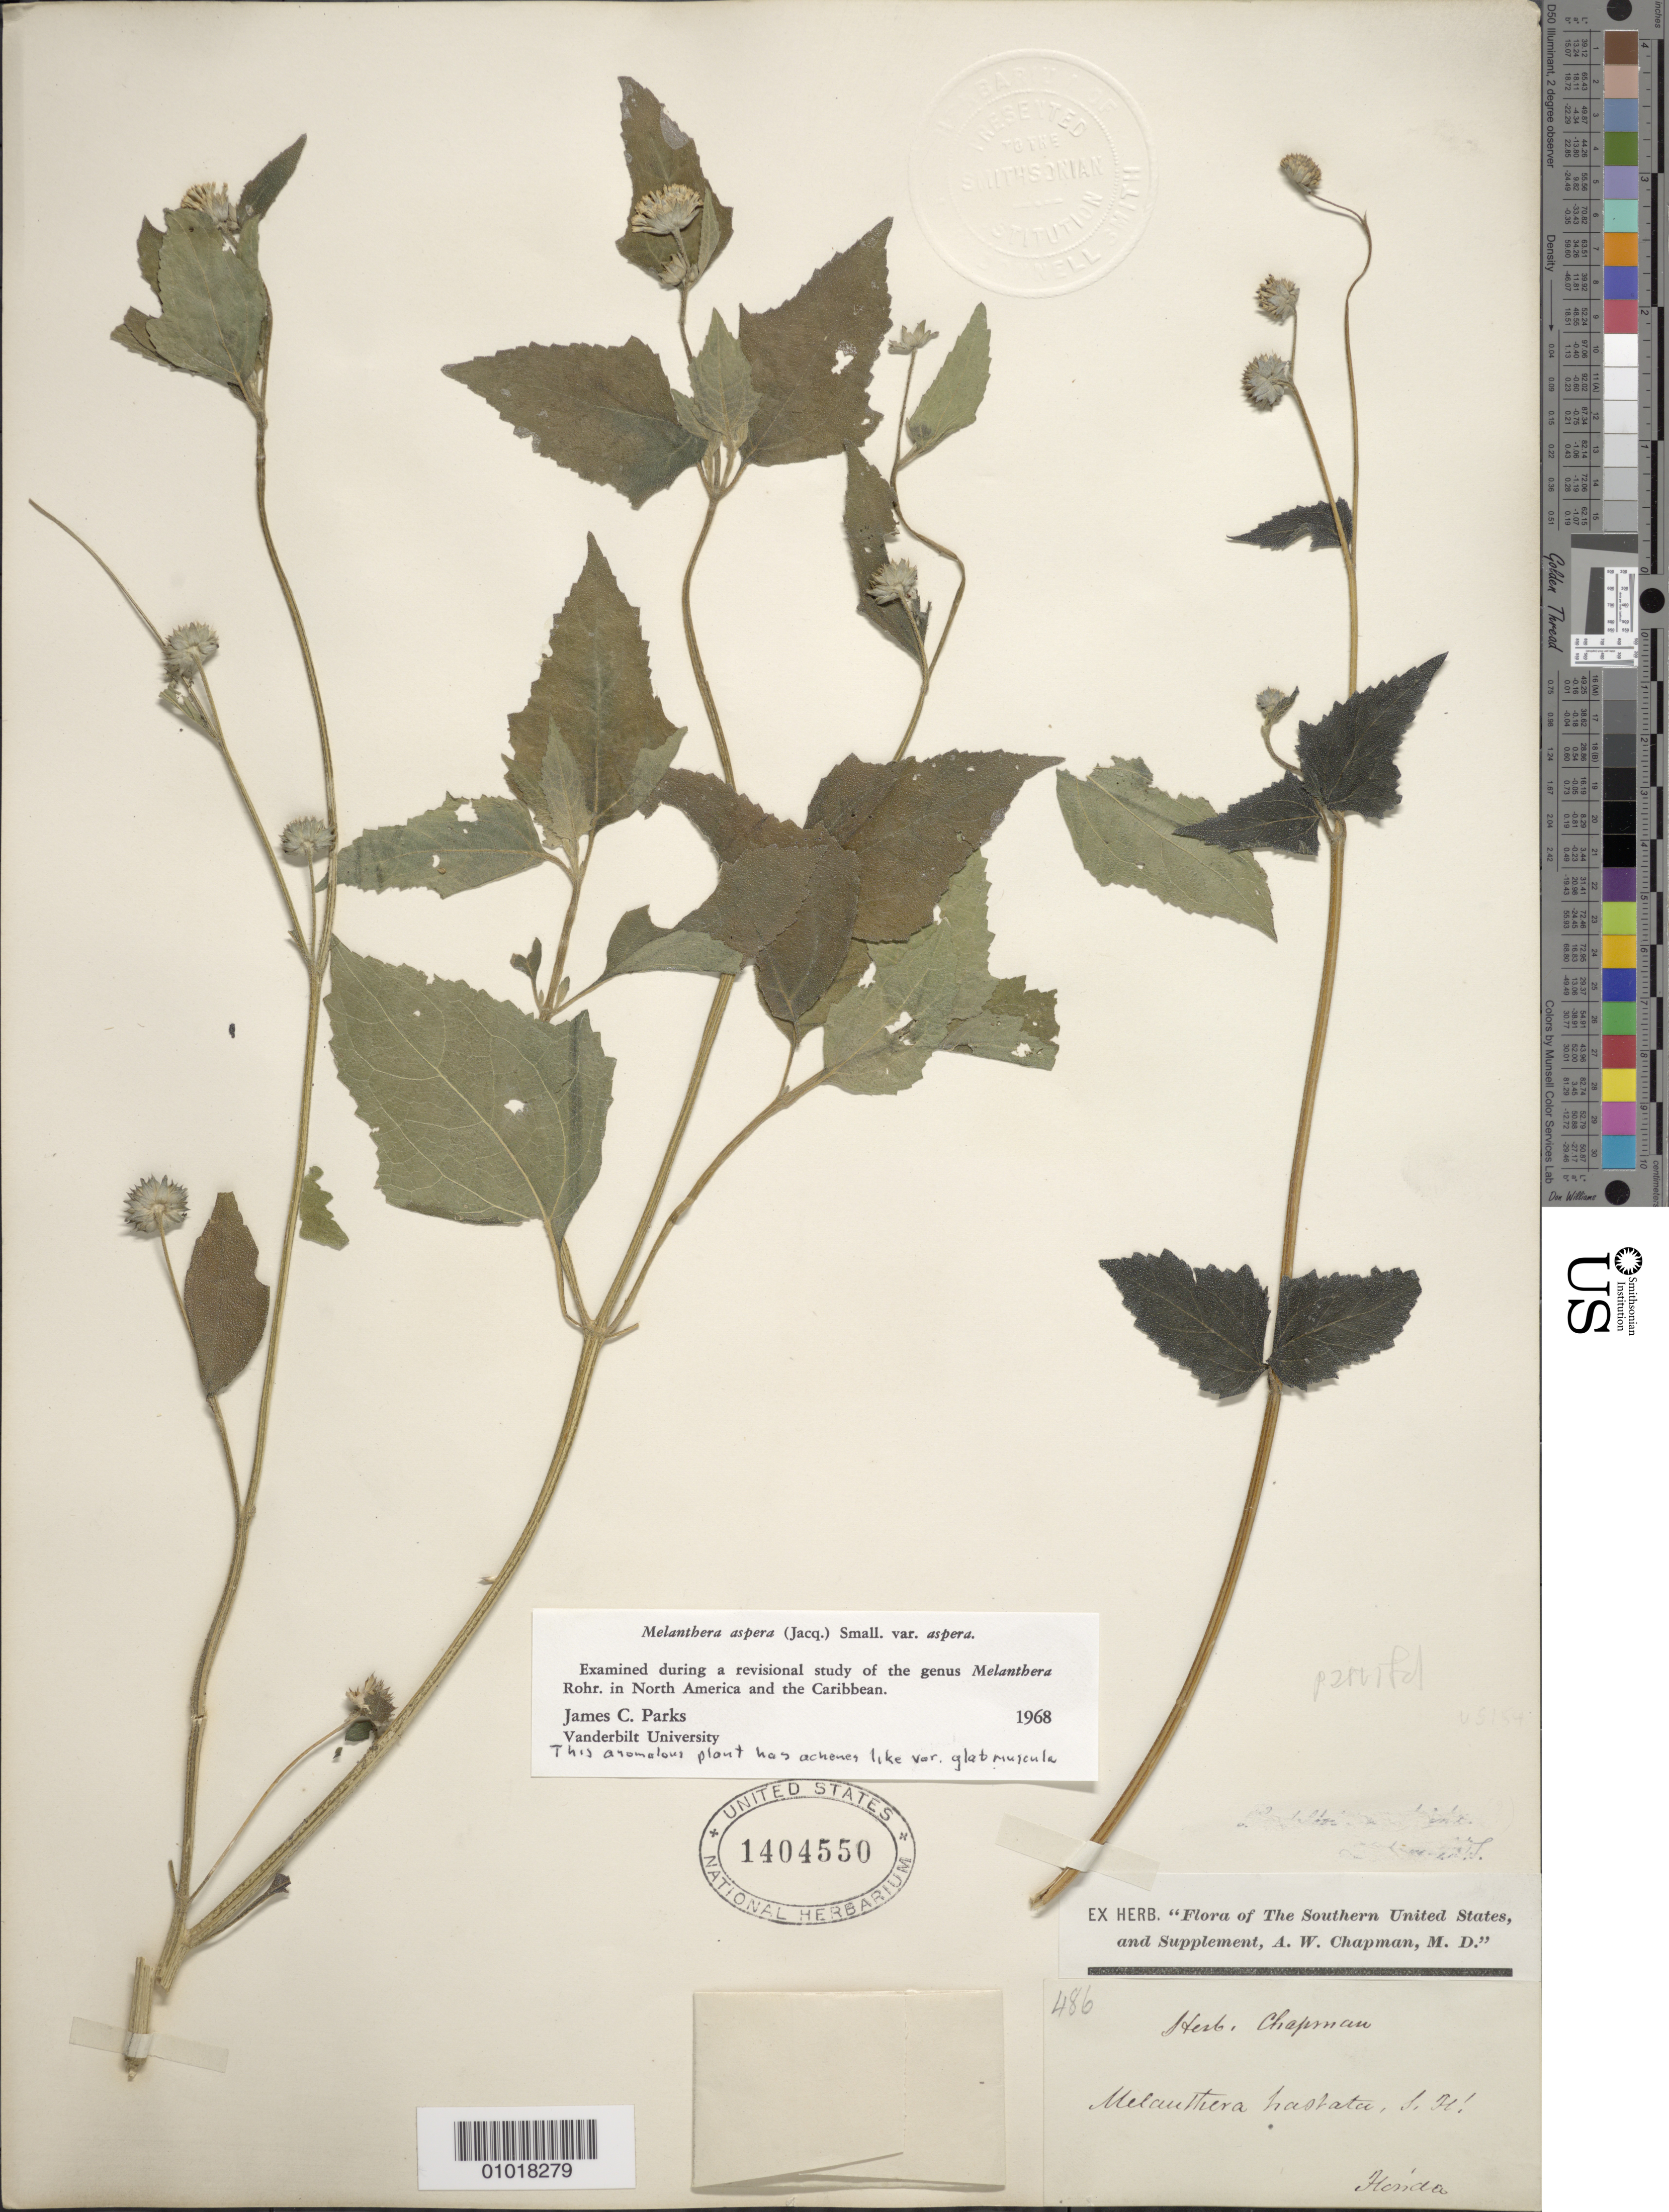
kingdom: Plantae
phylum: Tracheophyta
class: Magnoliopsida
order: Asterales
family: Asteraceae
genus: Melanthera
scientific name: Melanthera parvifolia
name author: Small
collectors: A. W. Chapman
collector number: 486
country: United States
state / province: Florida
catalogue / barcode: US 1404550